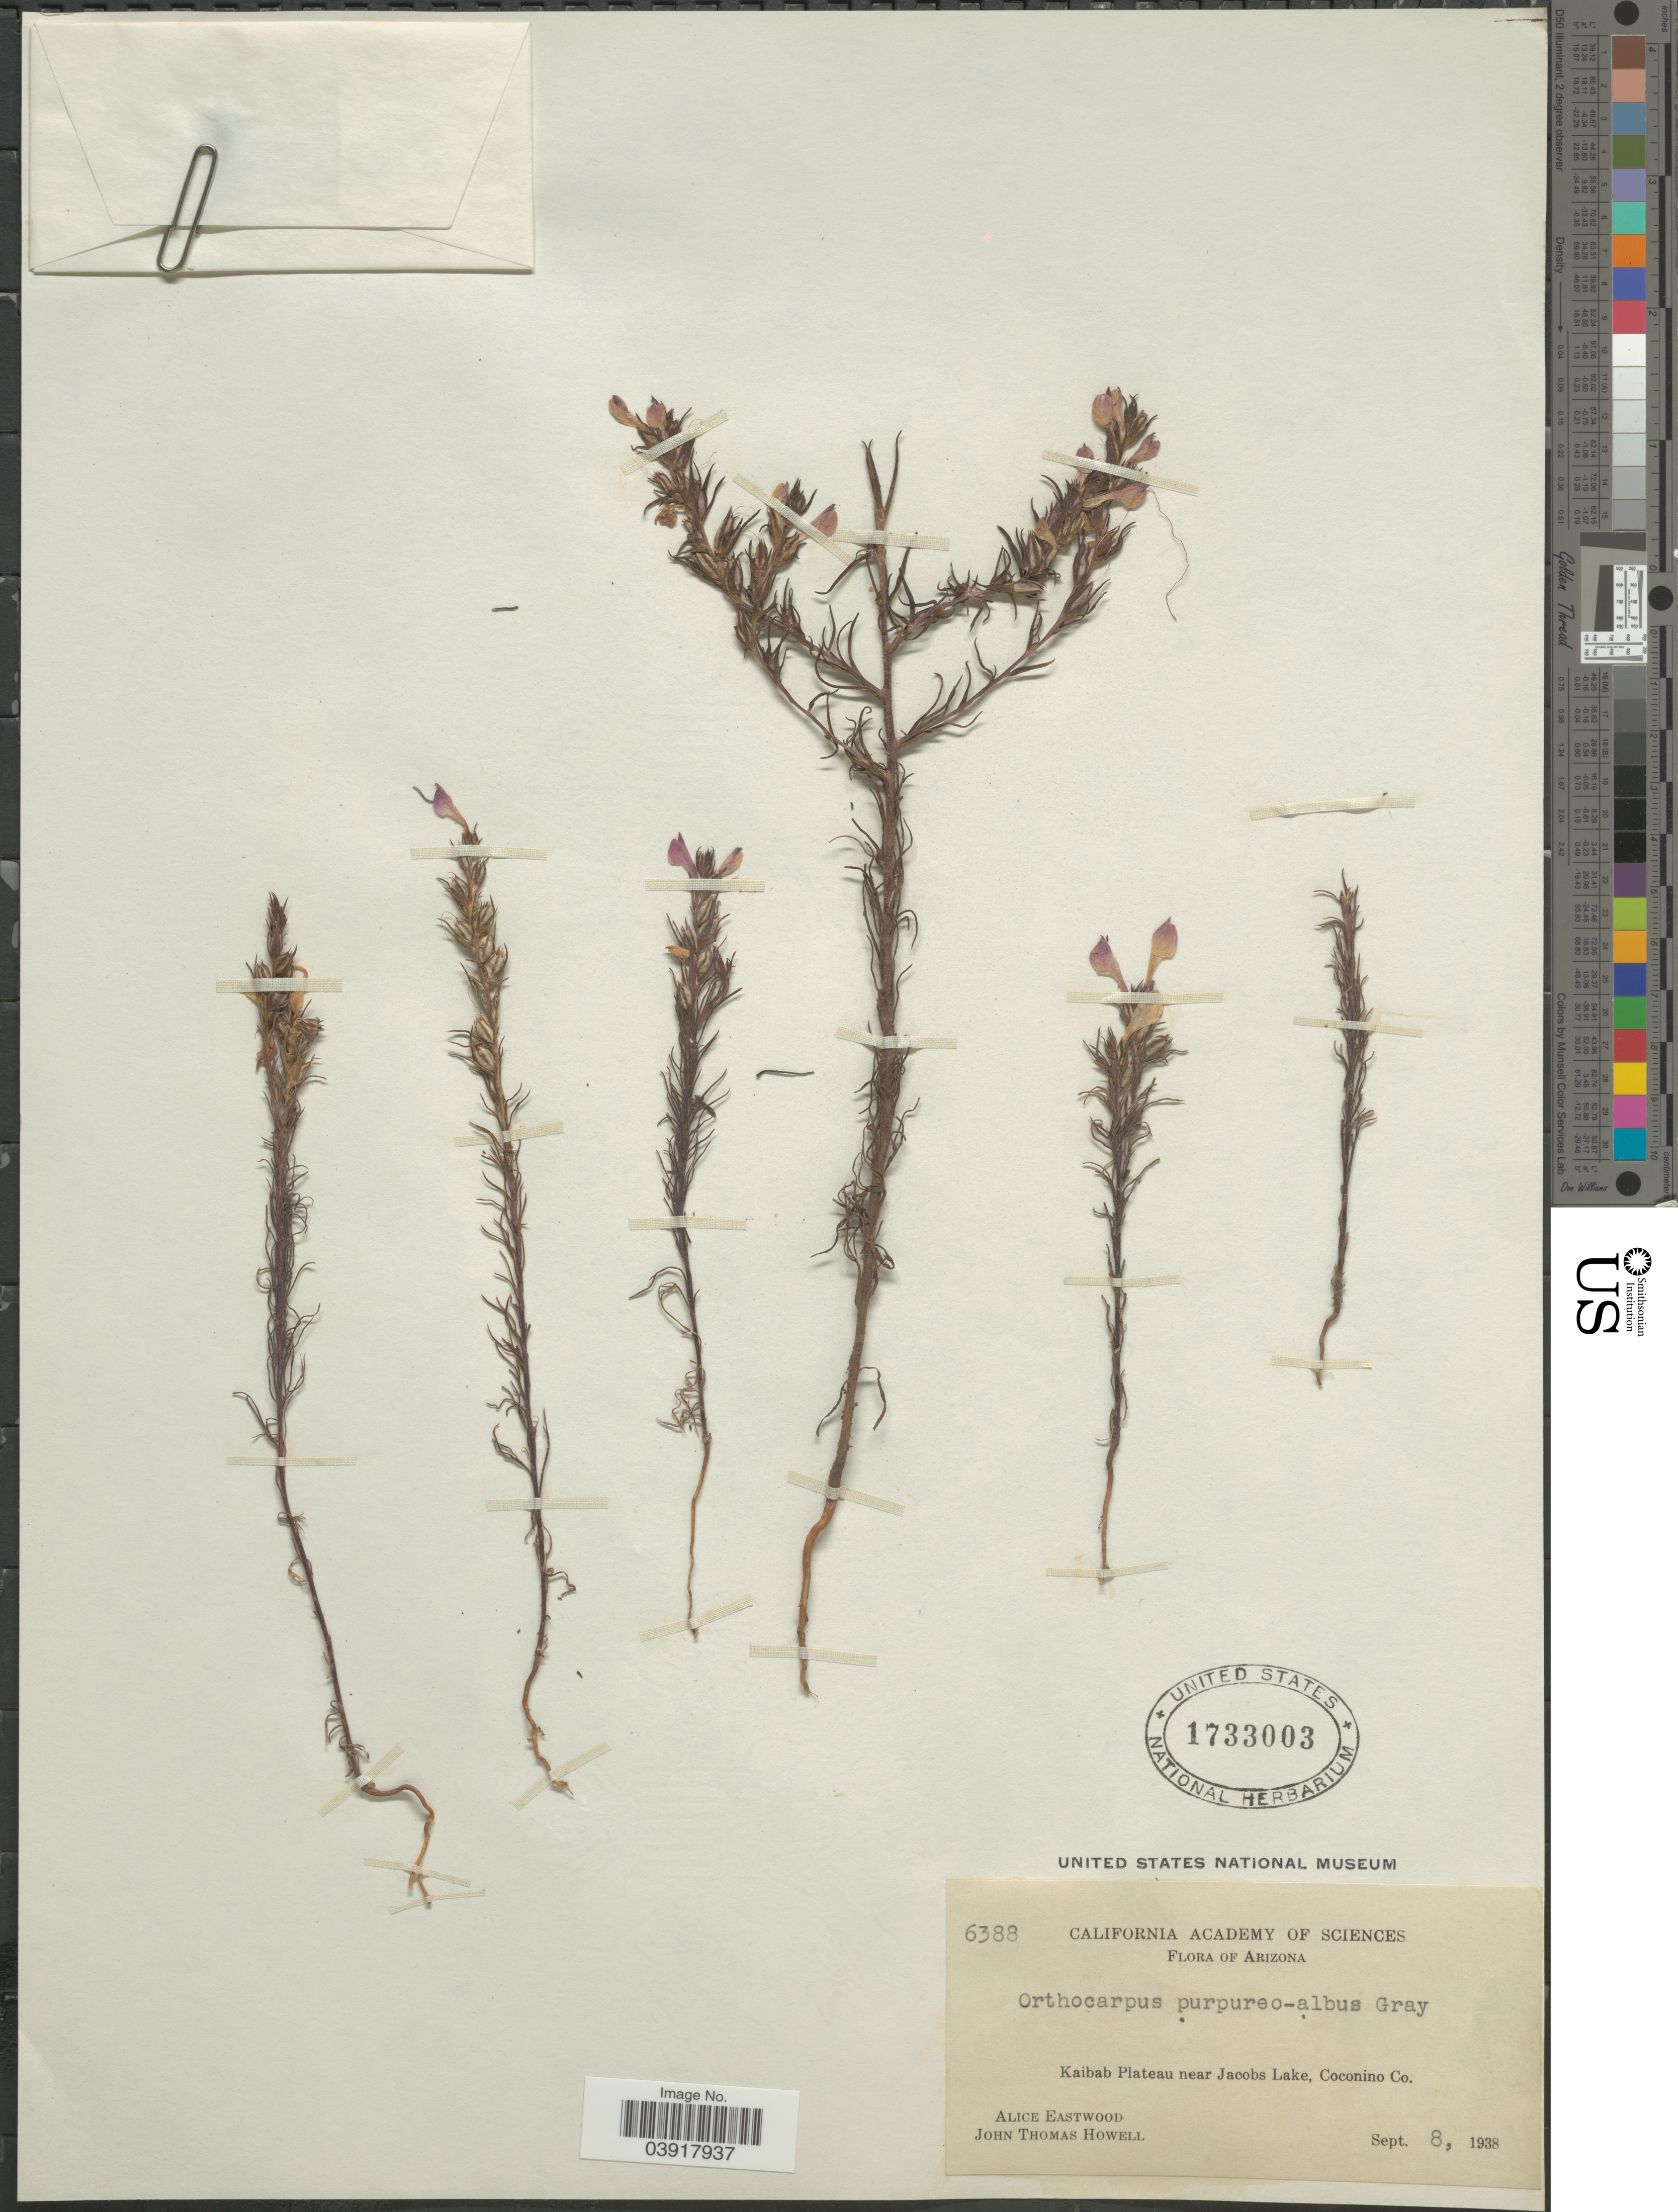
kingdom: Plantae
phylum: Tracheophyta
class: Magnoliopsida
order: Lamiales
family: Orobanchaceae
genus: Orthocarpus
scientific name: Orthocarpus purpureo-albus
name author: A. Gray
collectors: A. Eastwood & J. T. Howell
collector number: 6388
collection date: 1938-09-08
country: United States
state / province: Arizona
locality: Kaibab Plateau near Jacobs Lake, Coconino Co.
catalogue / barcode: US 1733003